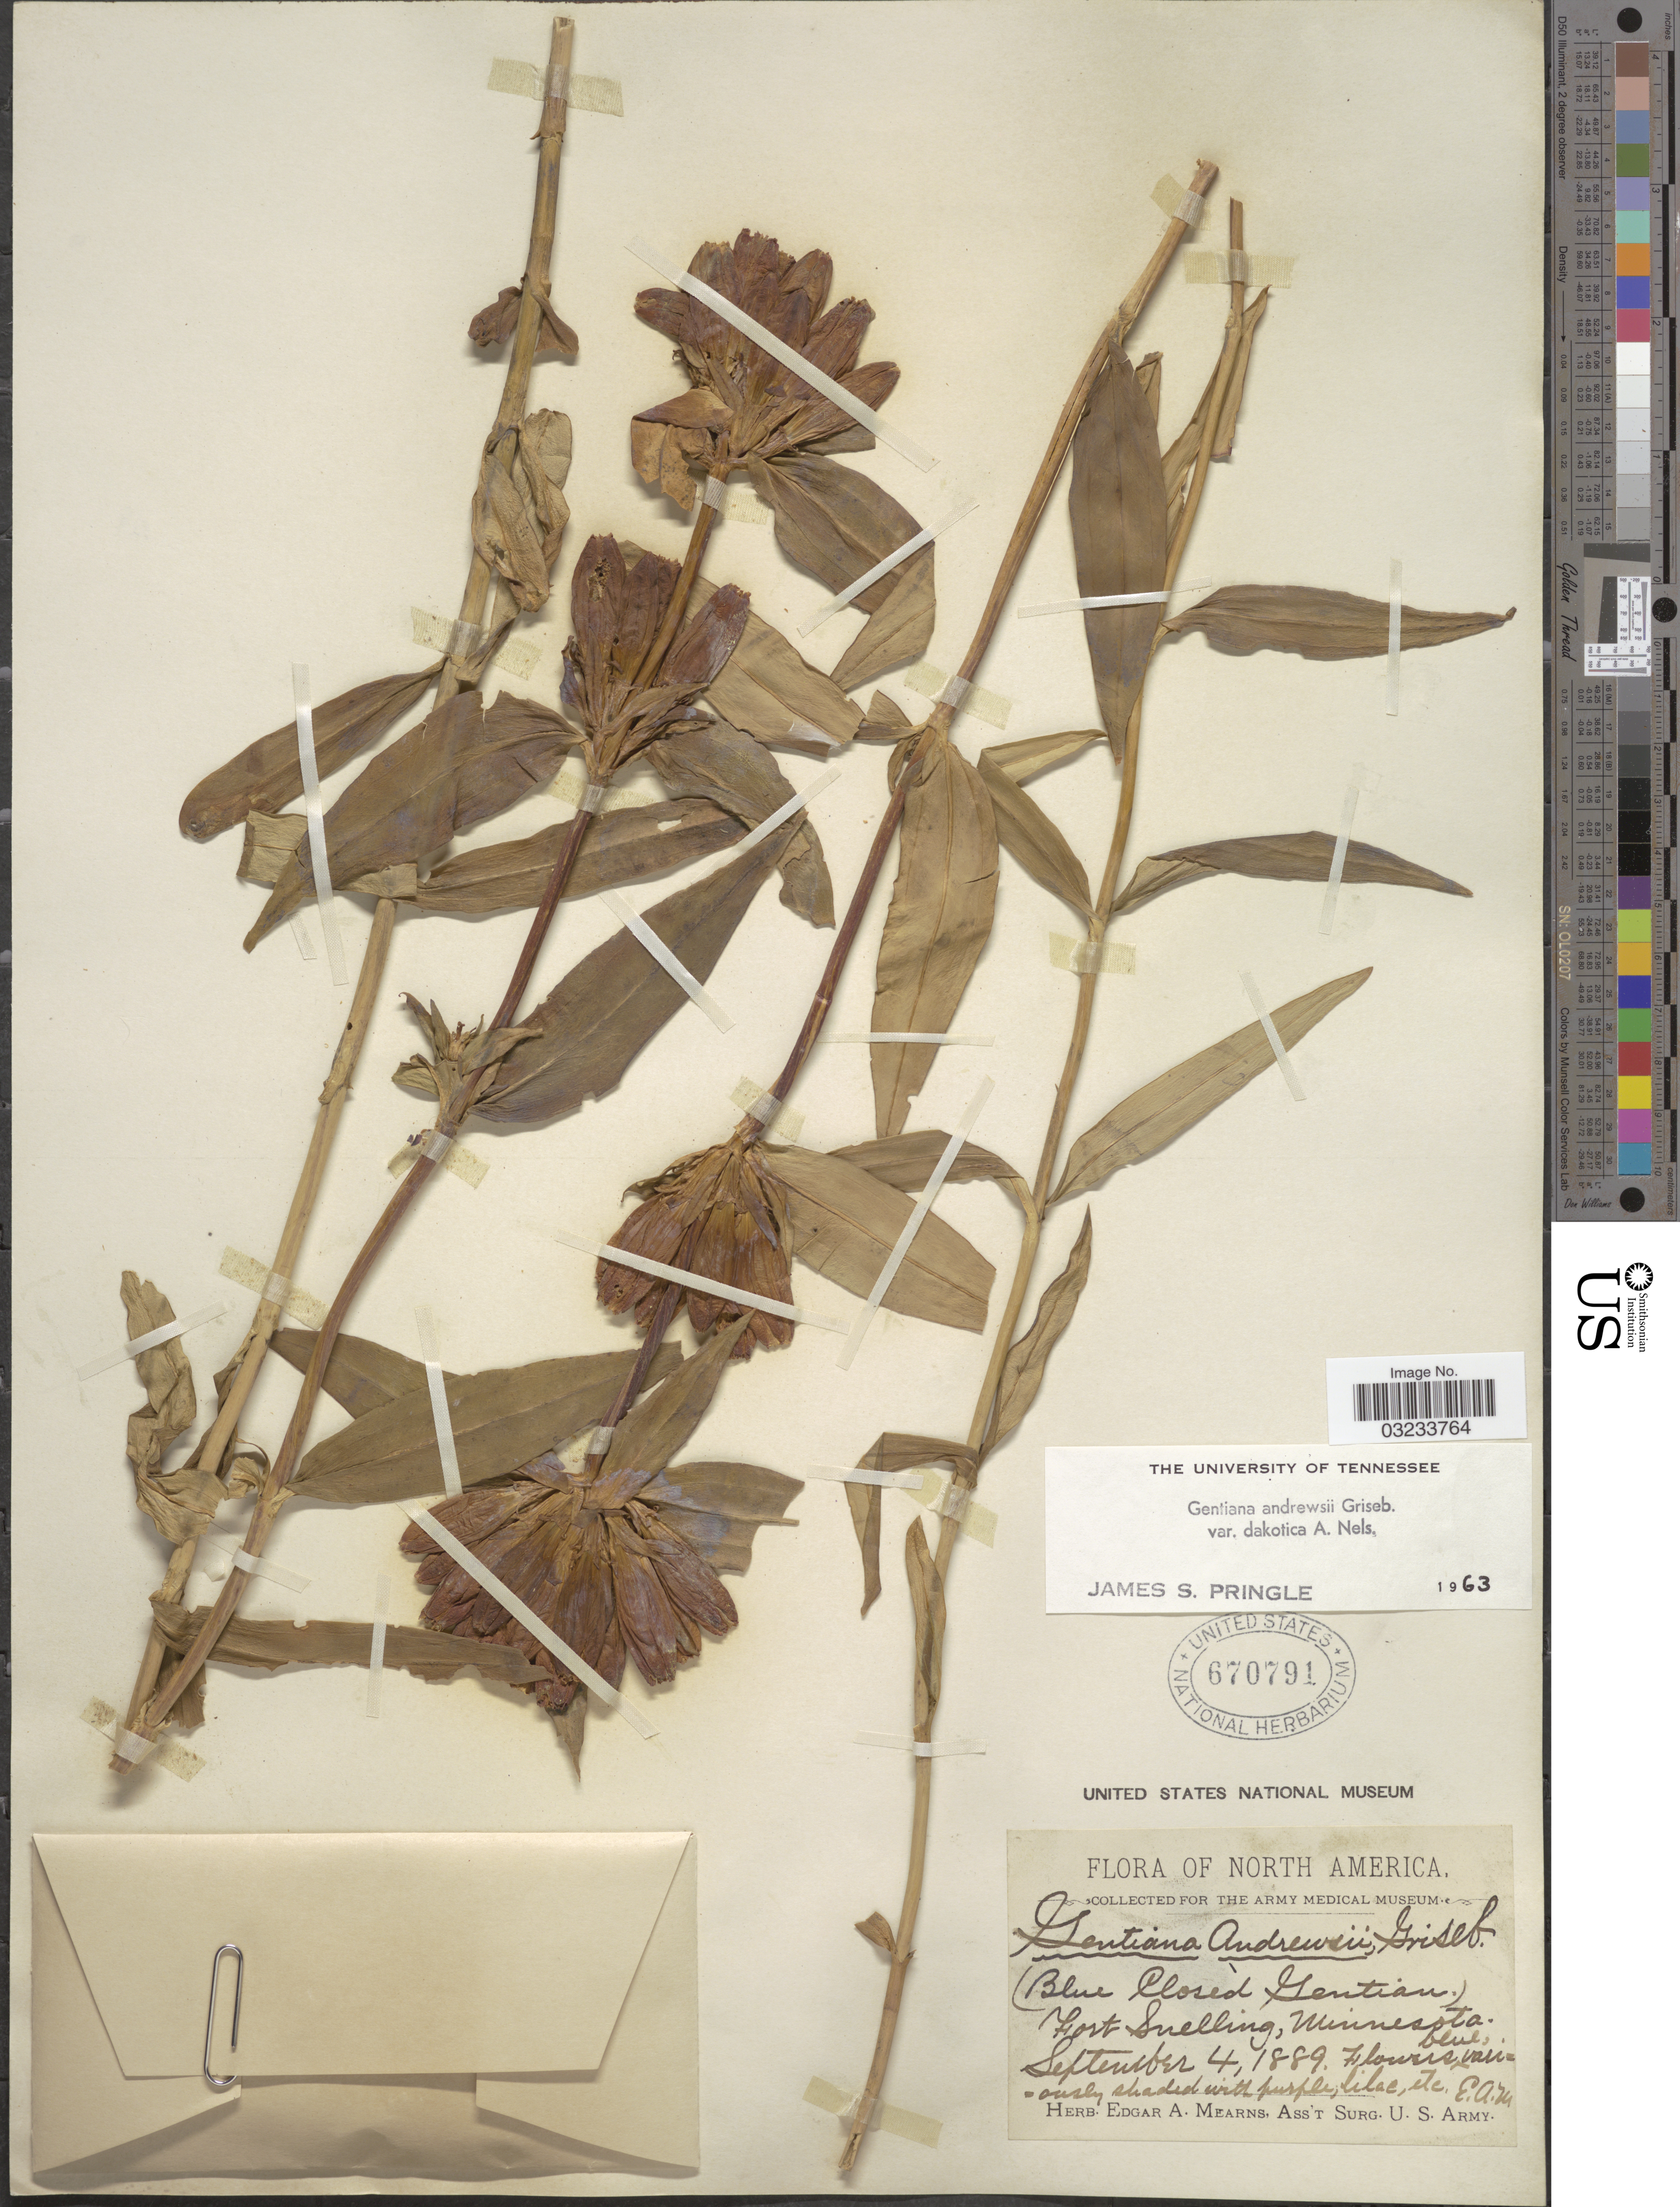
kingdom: Plantae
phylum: Tracheophyta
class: Magnoliopsida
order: Gentianales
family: Gentianaceae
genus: Gentiana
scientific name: Gentiana andrewsii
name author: Griseb.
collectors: E. A. Mearns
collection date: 1889-09-04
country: United States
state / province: Minnesota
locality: Fort Snelling.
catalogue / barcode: US 670791